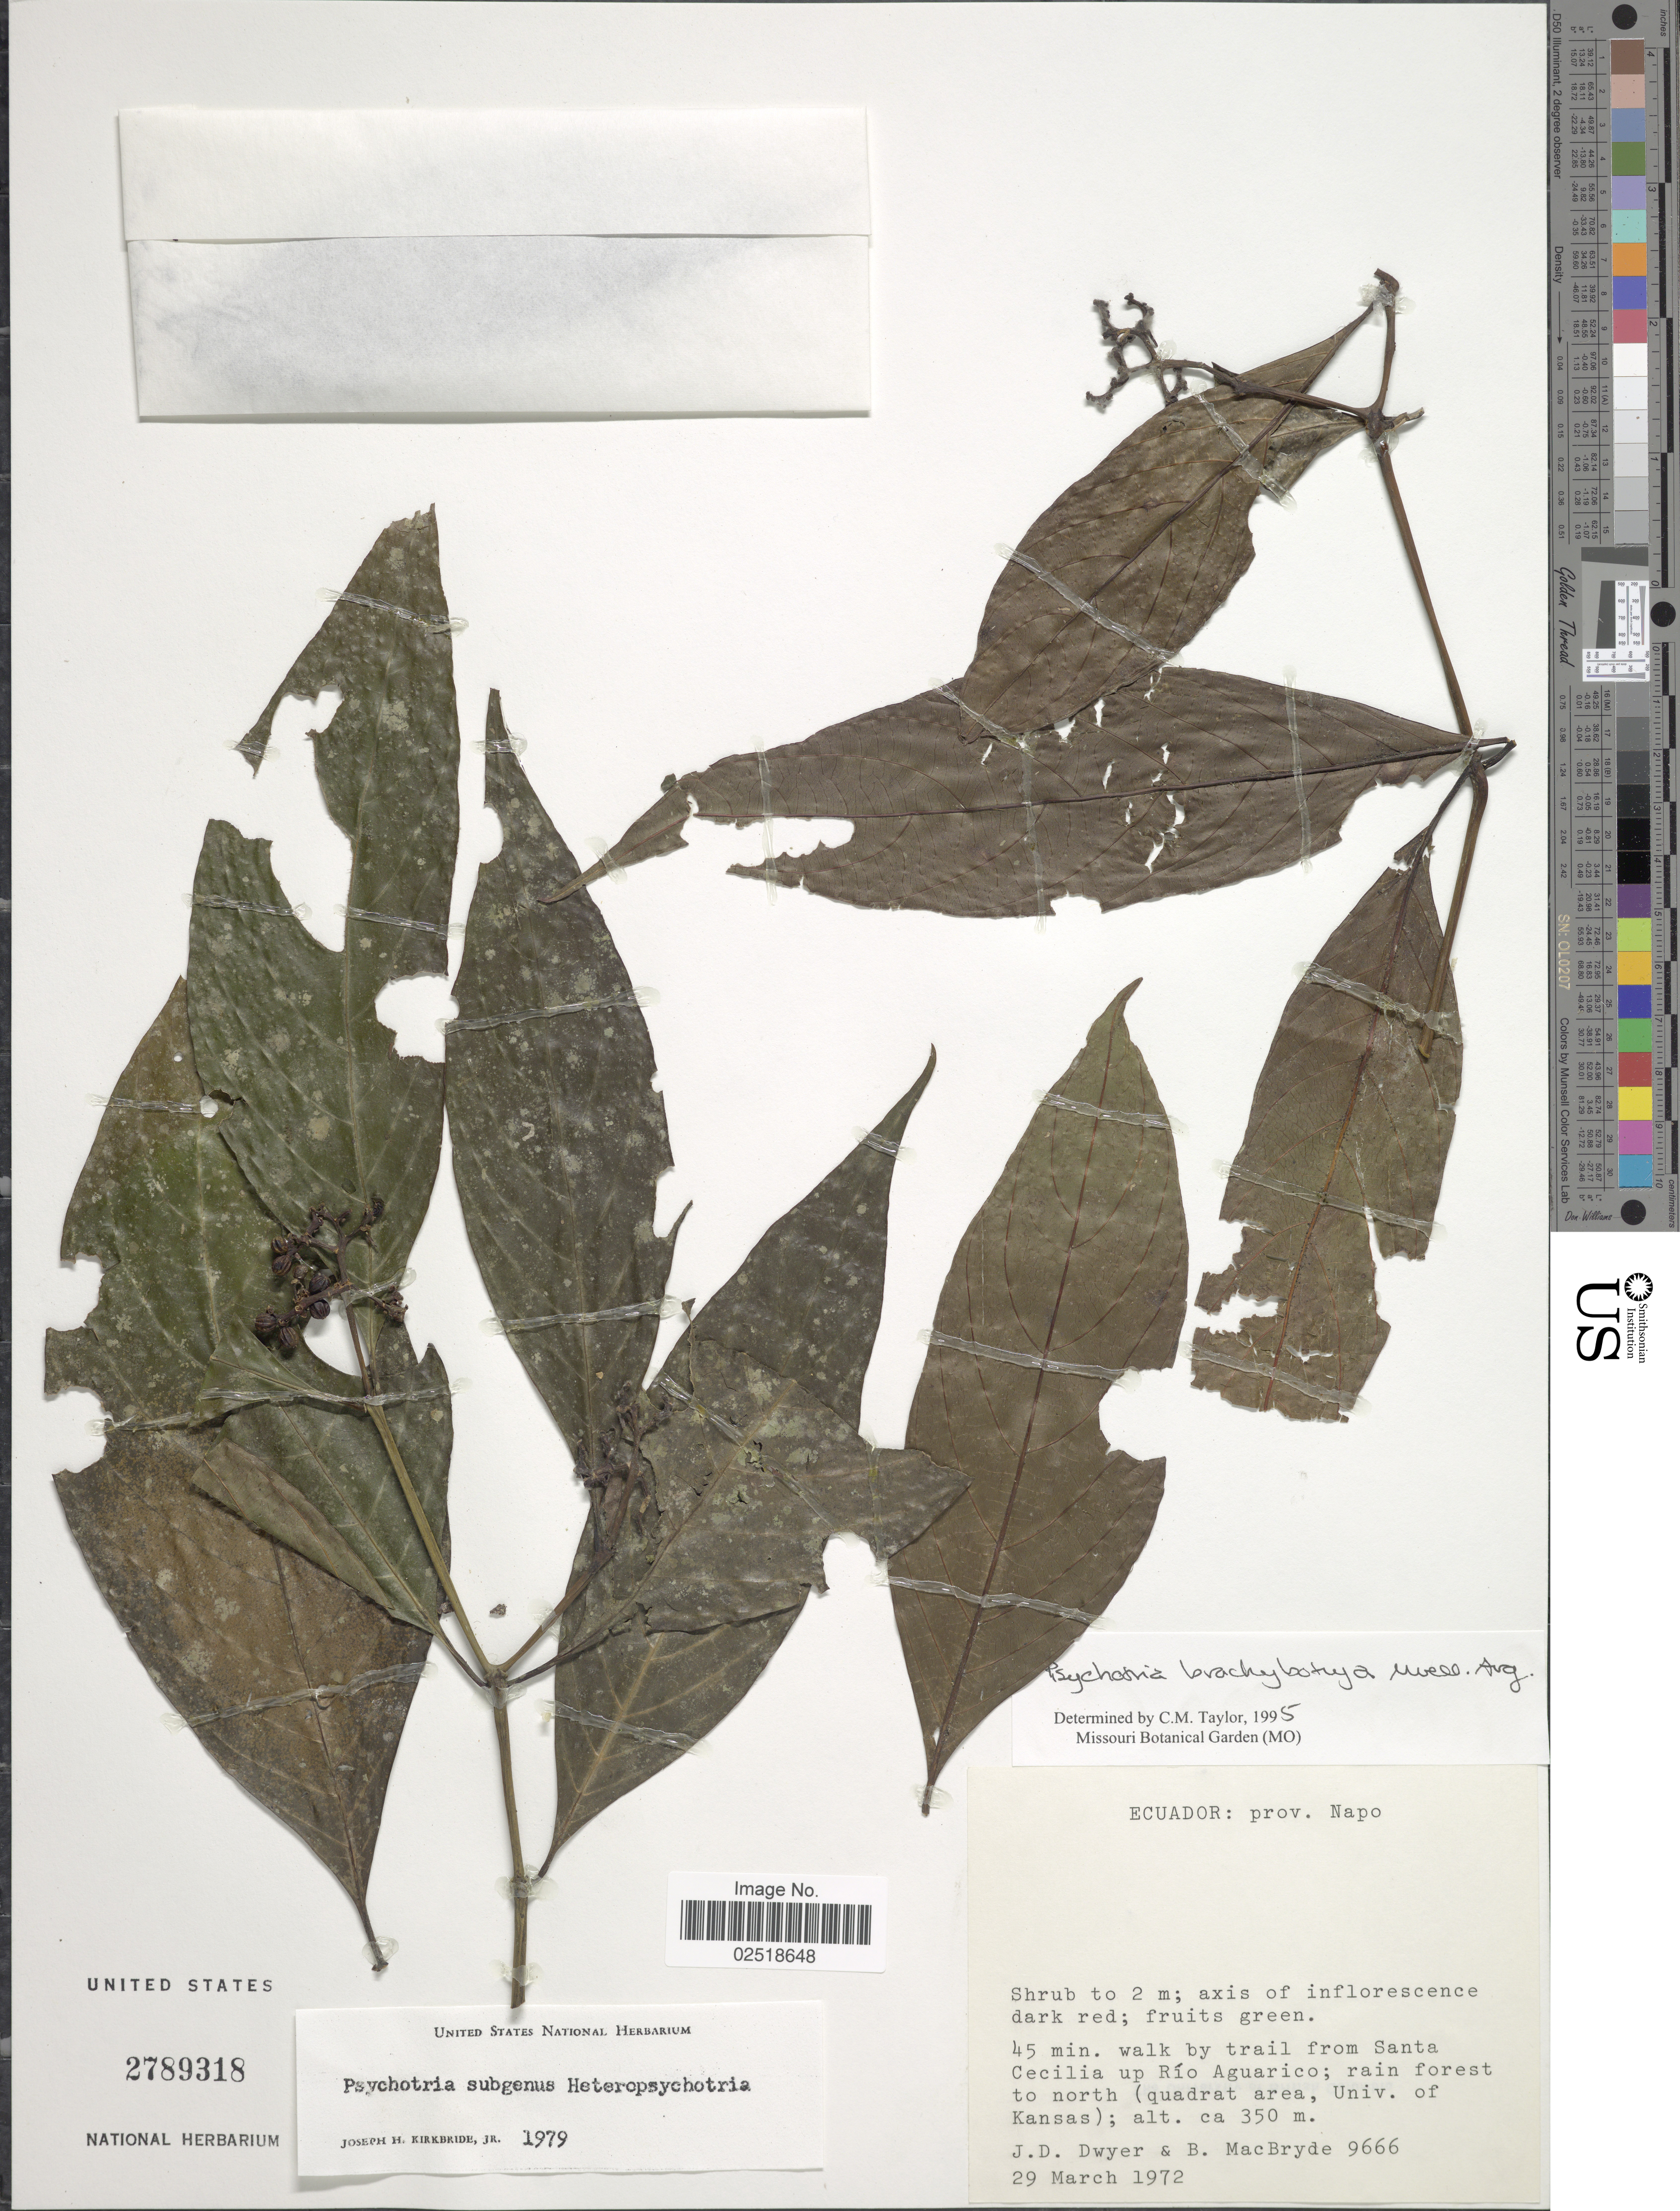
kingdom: Plantae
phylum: Tracheophyta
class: Magnoliopsida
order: Gentianales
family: Rubiaceae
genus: Psychotria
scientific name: Psychotria brachybotrya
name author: Müll. Arg.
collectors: J. D. Dwyer & B. MacBryde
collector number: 9666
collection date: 1972-03-29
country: Ecuador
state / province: Napo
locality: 45 min walk by trail from Santa Cecilia up Río Aguarico; rain forest to north (quadrat area, Univ of Kansas)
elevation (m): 350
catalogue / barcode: US 2789318